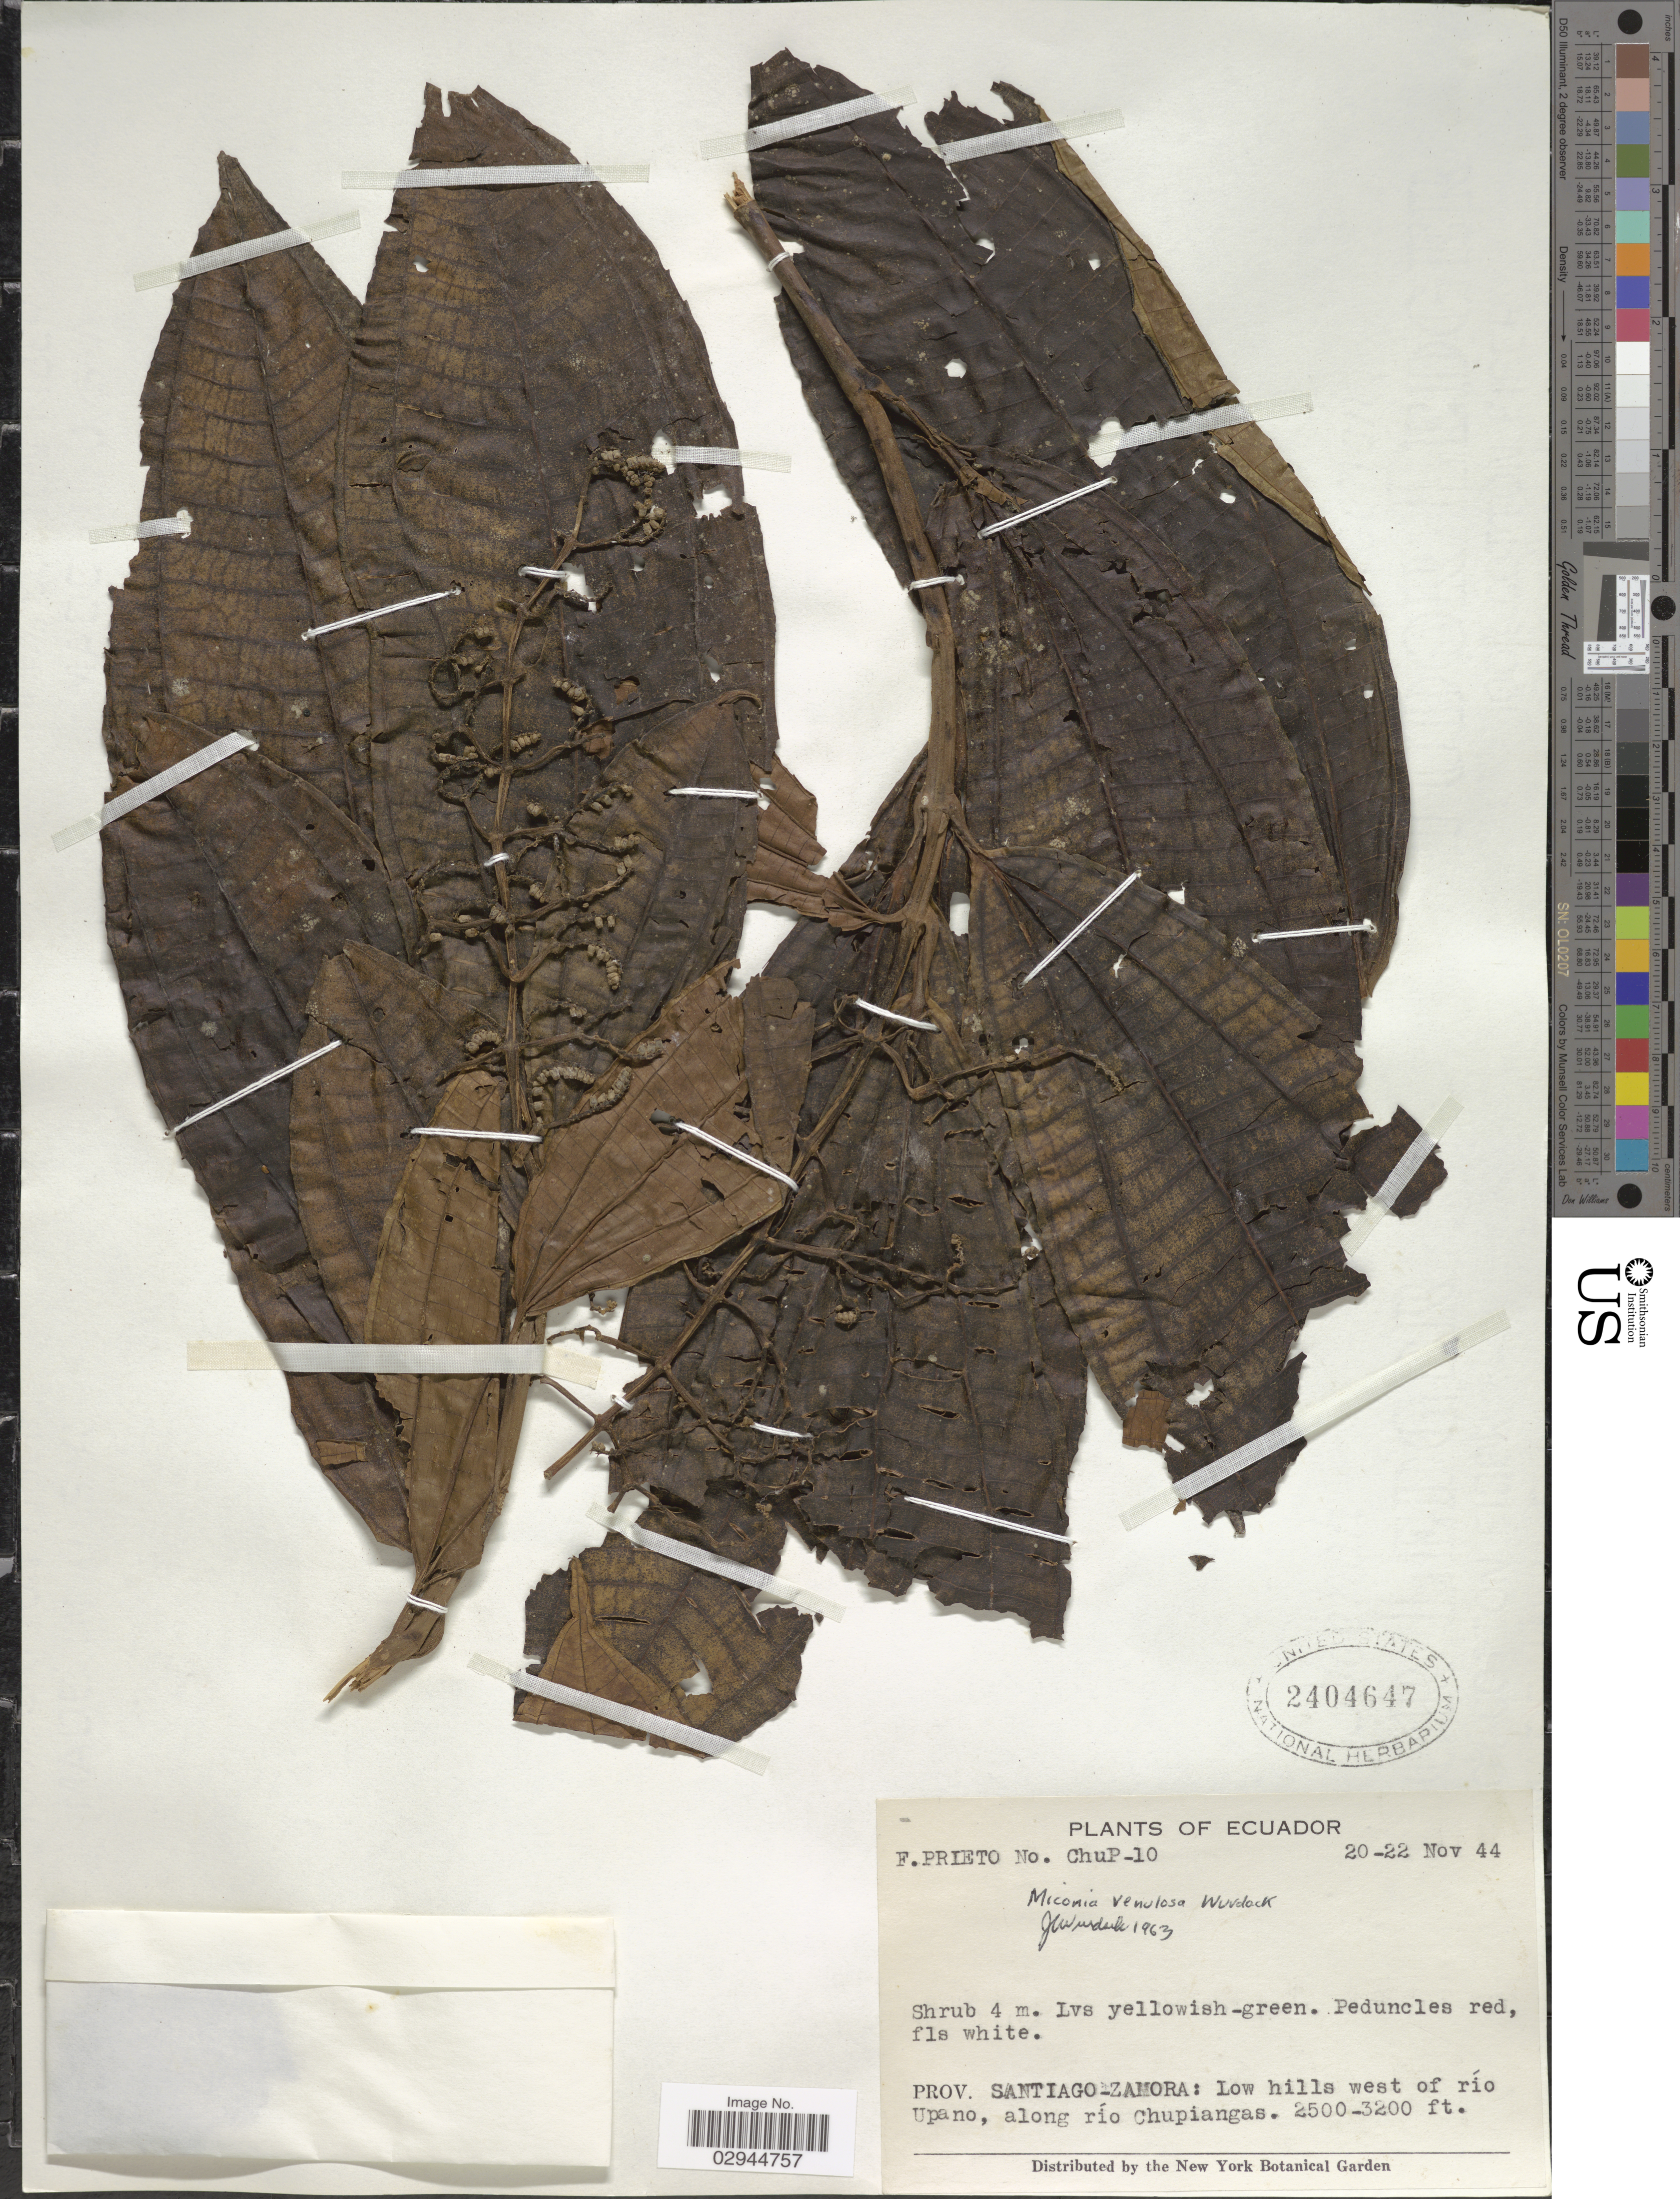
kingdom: Plantae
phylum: Tracheophyta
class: Magnoliopsida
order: Myrtales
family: Melastomataceae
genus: Miconia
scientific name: Miconia venulosa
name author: Wurdack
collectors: F. Prieto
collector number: Chup-10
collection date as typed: Transcribed d/m/y: 20/11/44 to 22/11/44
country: Ecuador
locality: Prov. Santiago-Zamora: Low hills west of río Upano, along río Chupiangas.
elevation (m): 762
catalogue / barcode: US 2404647